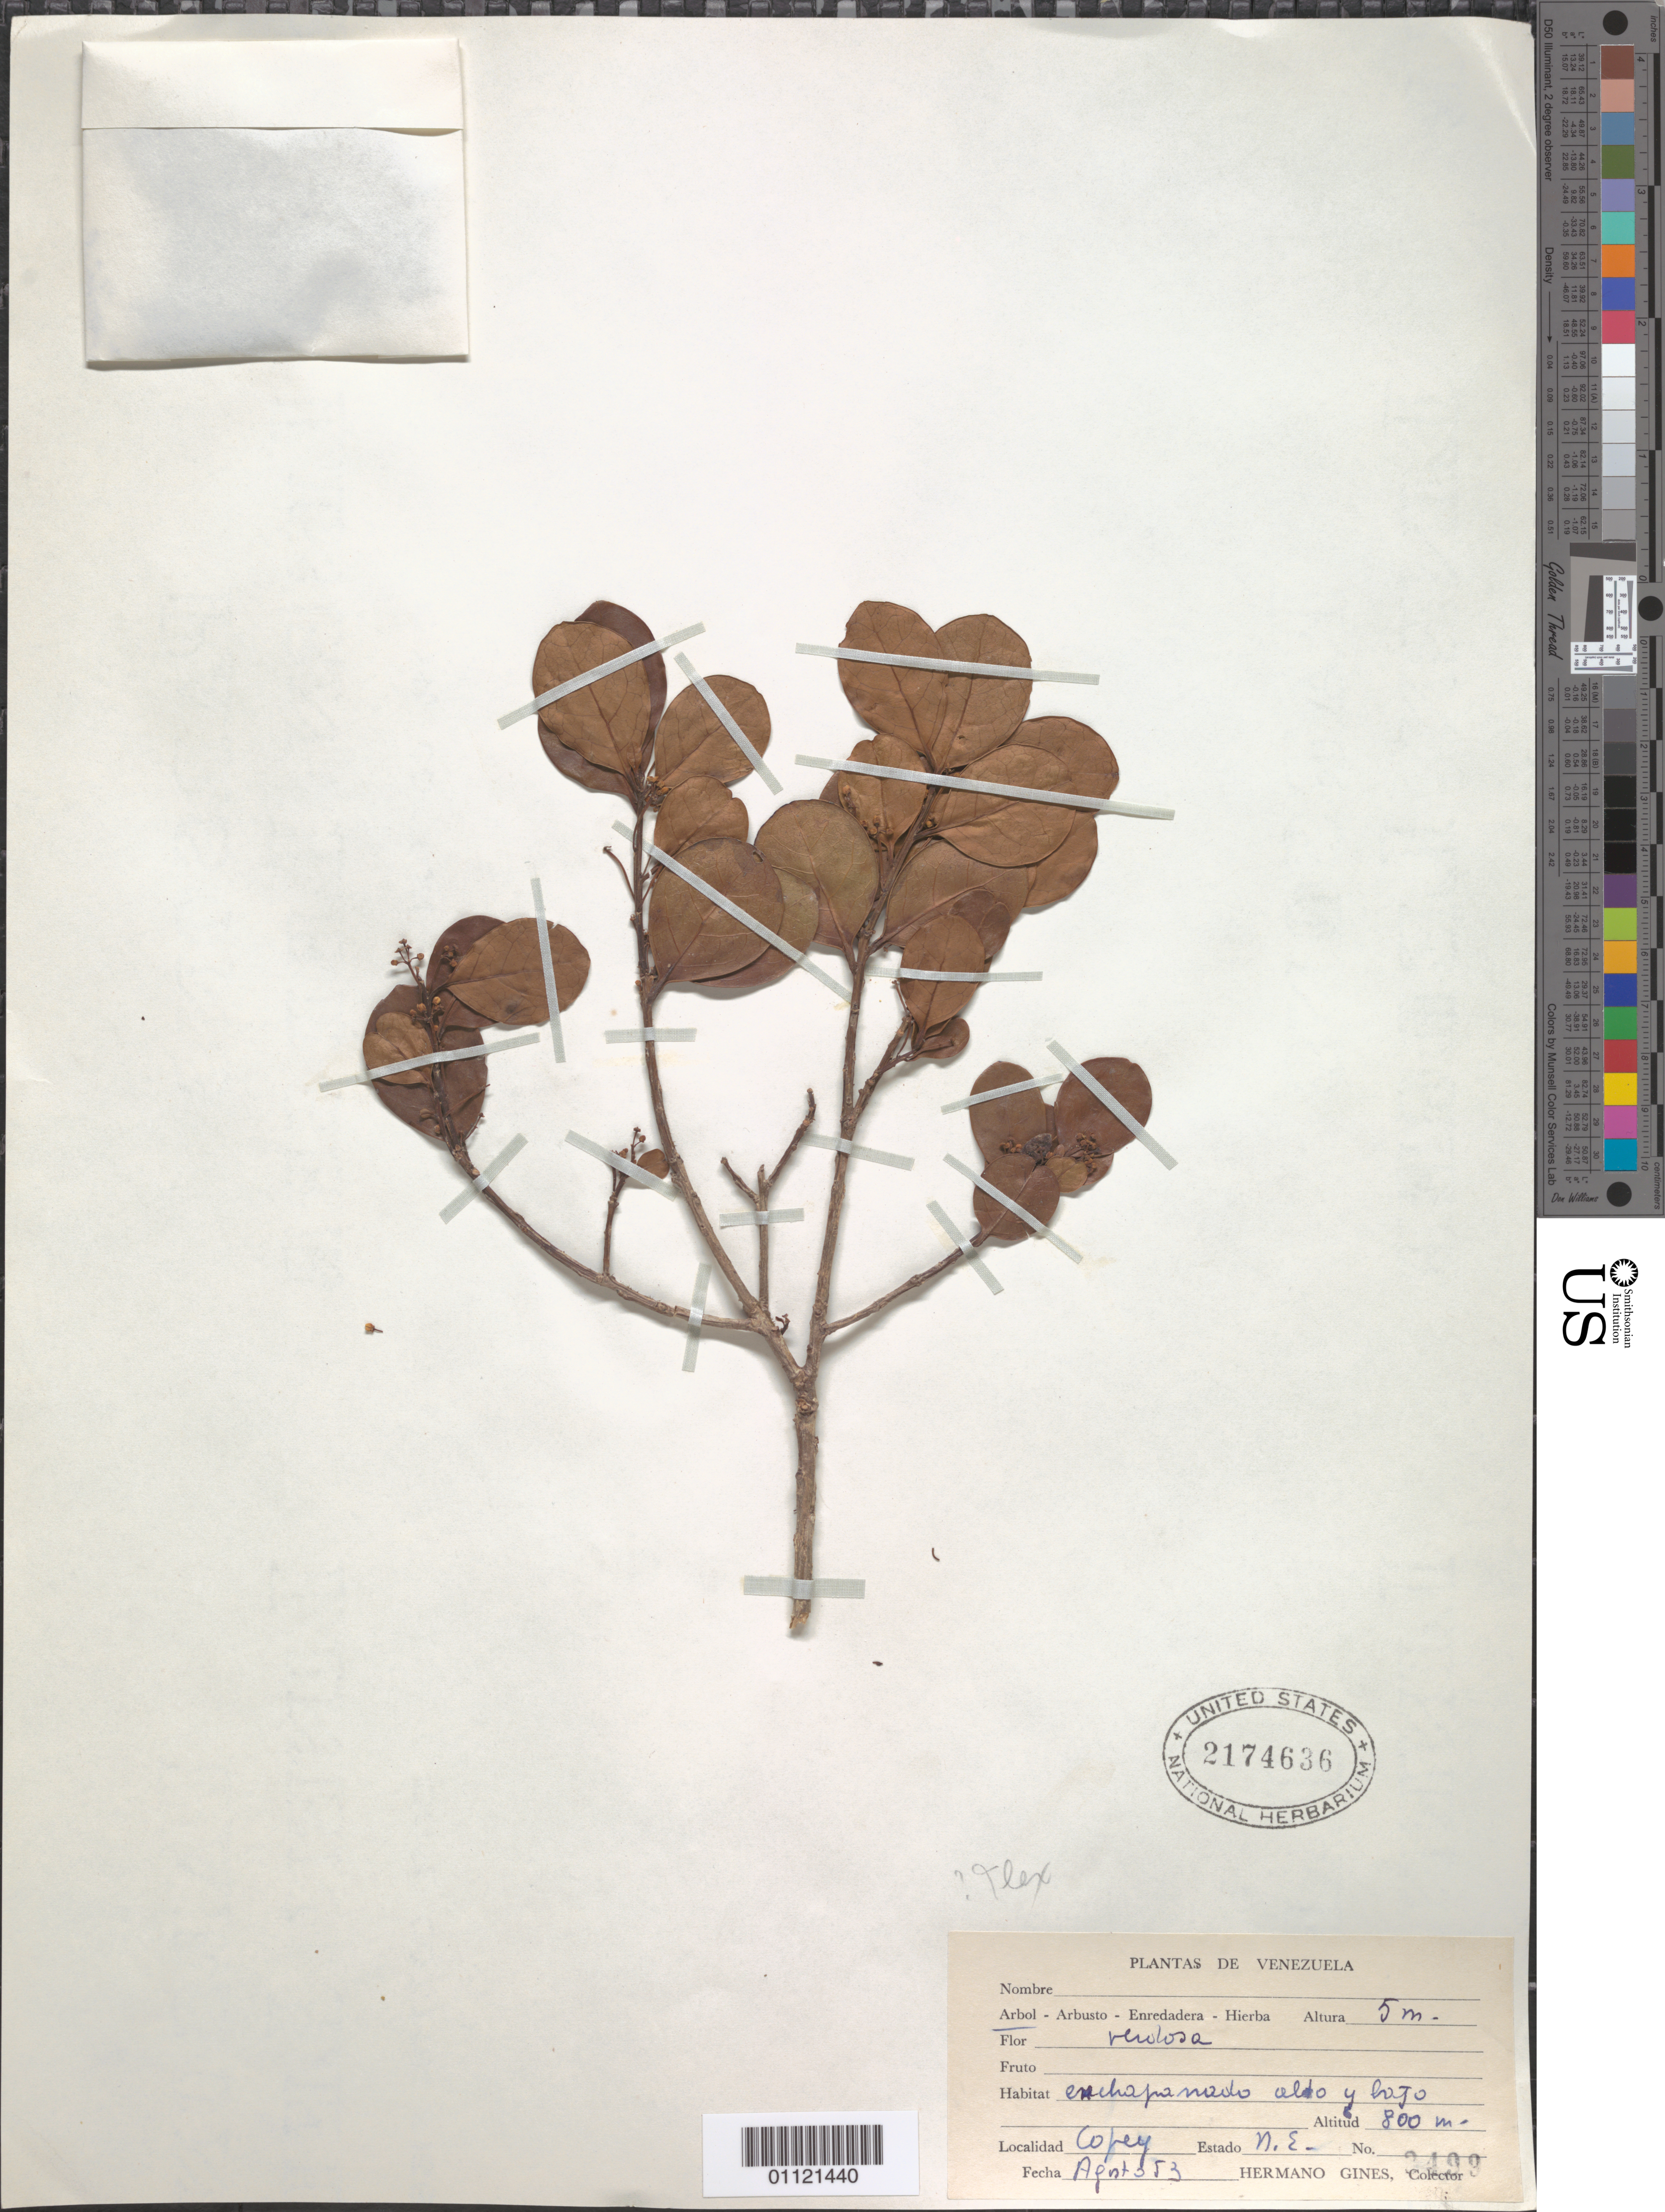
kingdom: Plantae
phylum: Tracheophyta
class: Magnoliopsida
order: Aquifoliales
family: Aquifoliaceae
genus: Ilex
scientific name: Ilex sideroxyloides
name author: (Sw.) Griseb.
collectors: Bro. Gines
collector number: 3499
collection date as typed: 01 Aug 1953 to 31 Aug 1953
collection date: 1953-08-01/1953-08-31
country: Venezuela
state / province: Nueva Esparta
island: Margarita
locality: Copey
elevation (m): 800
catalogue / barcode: US 2174636